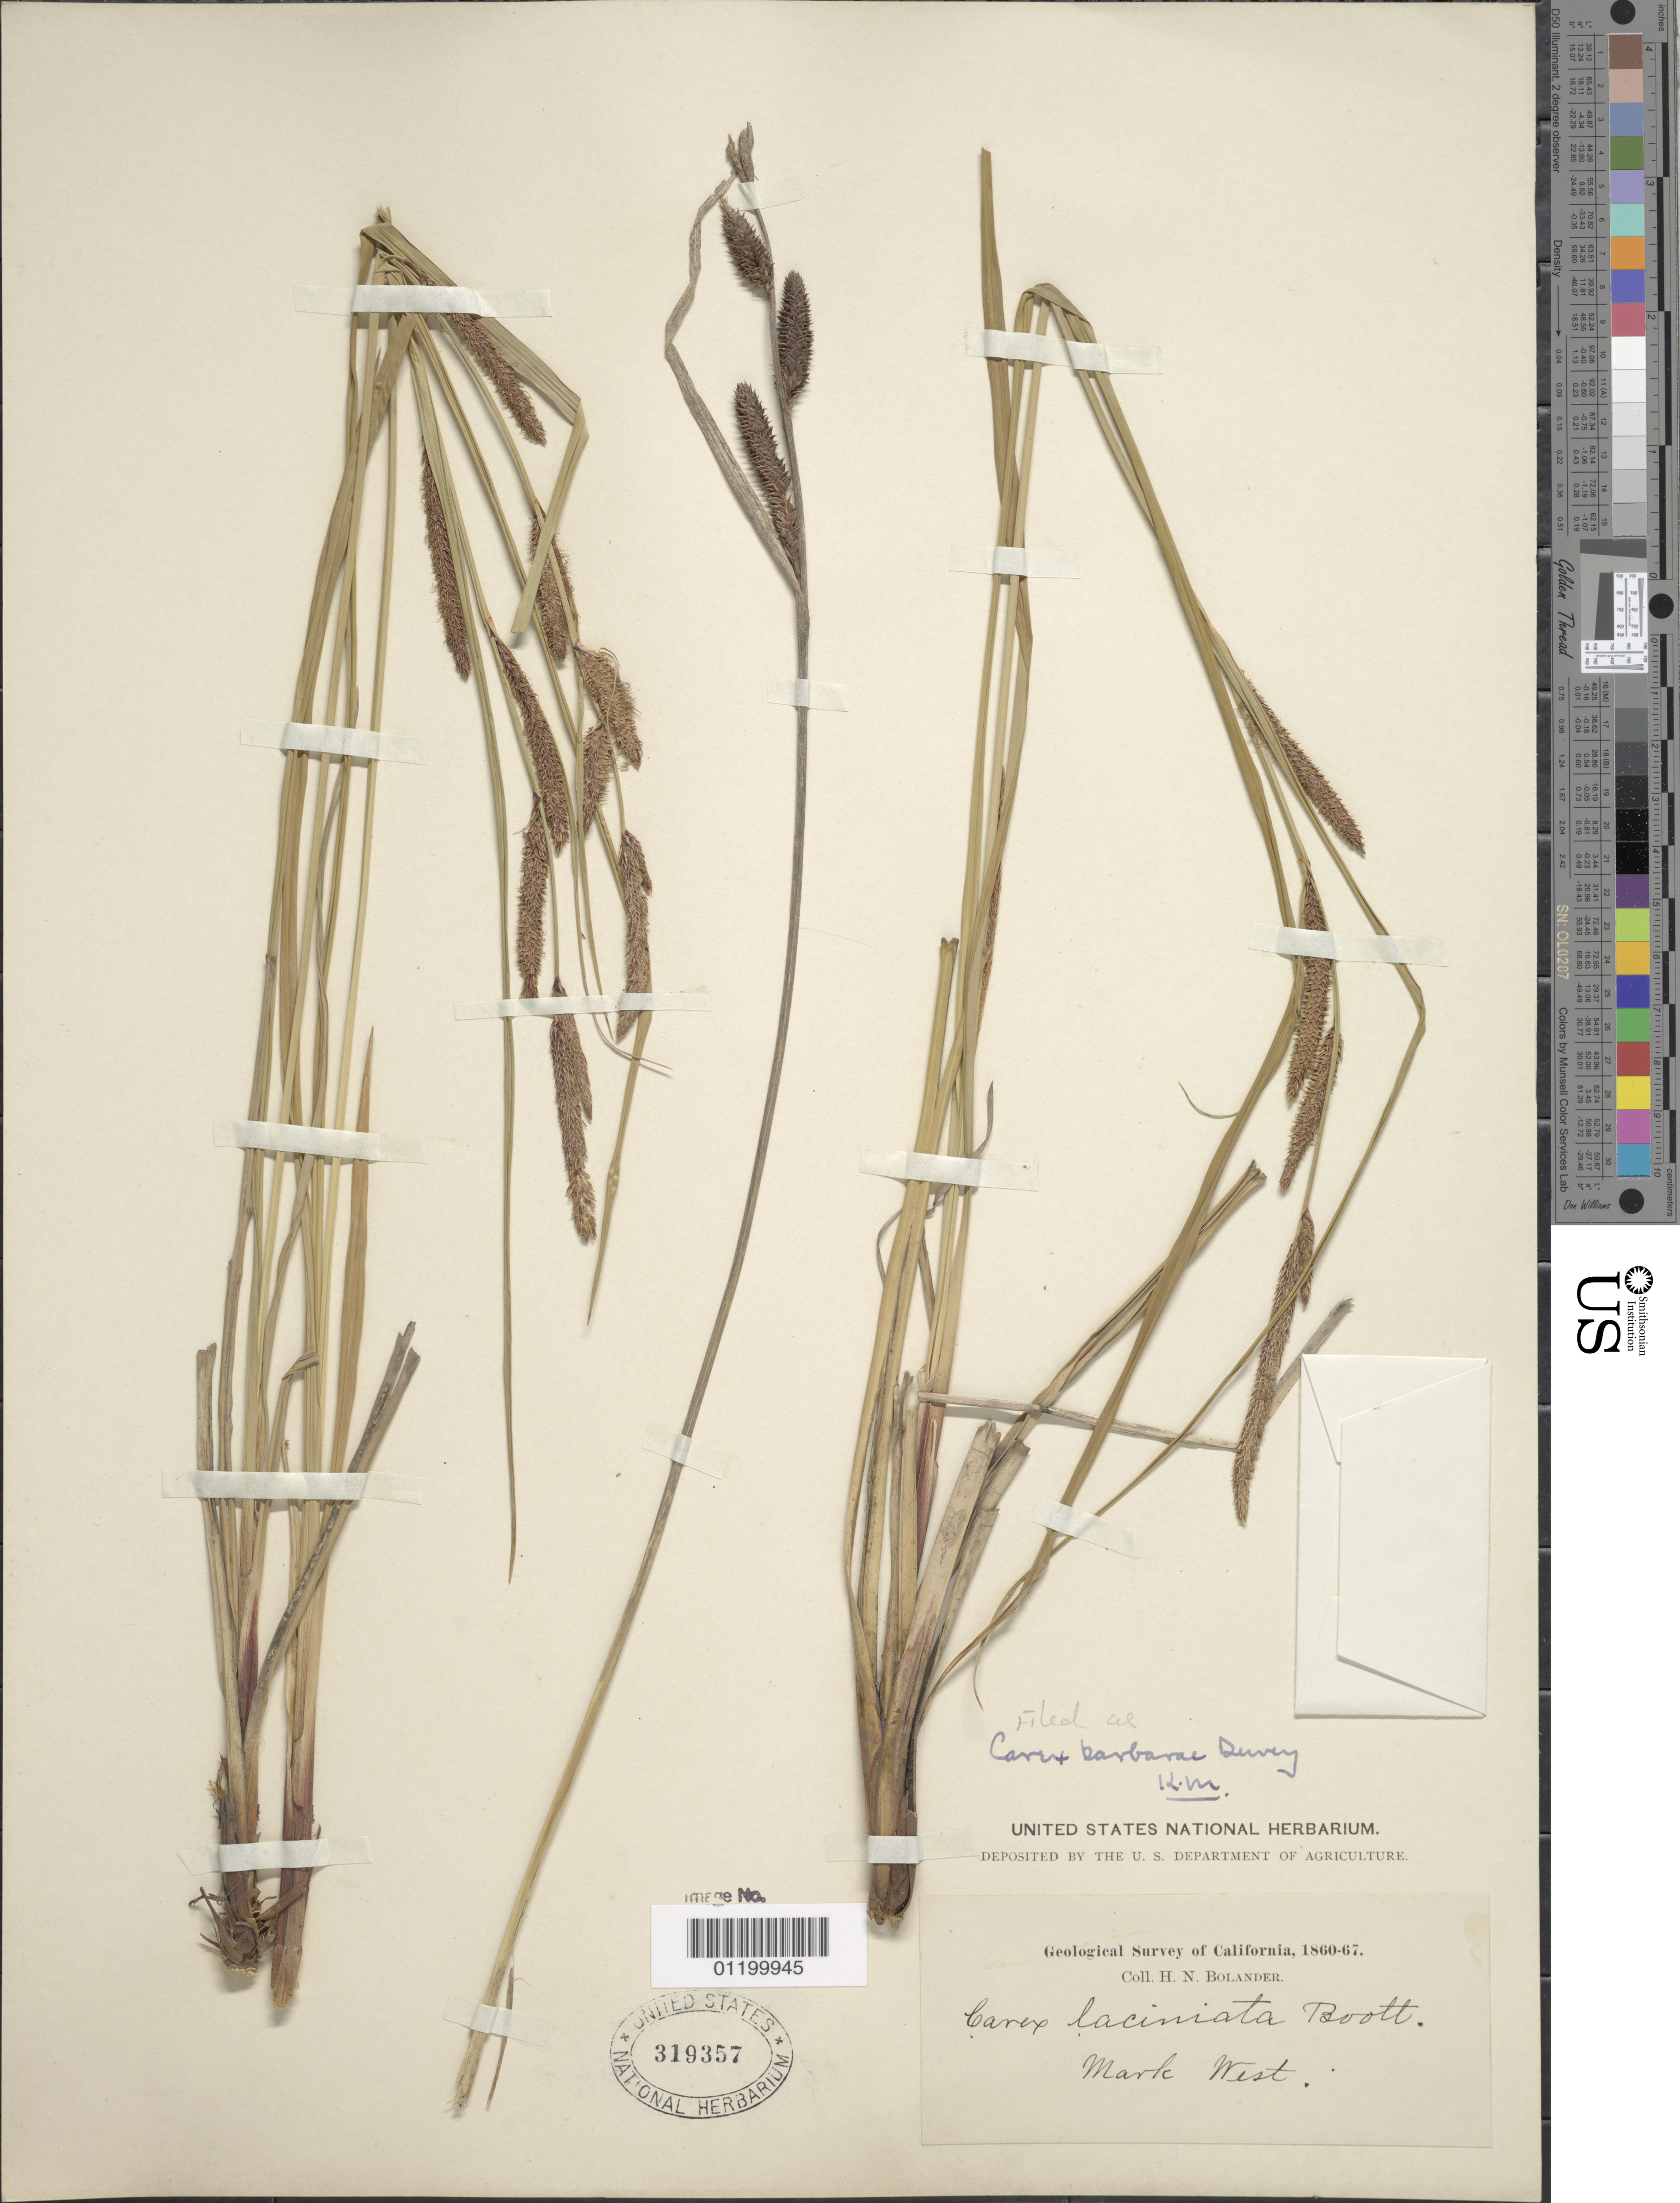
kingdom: Plantae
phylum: Tracheophyta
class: Liliopsida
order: Poales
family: Cyperaceae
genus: Carex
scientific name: Carex barbarae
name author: Dewey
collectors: H. Bolander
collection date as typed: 1860 to -- --- 1867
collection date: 1860/1867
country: United States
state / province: California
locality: Mark West Creek.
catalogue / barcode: US 319357